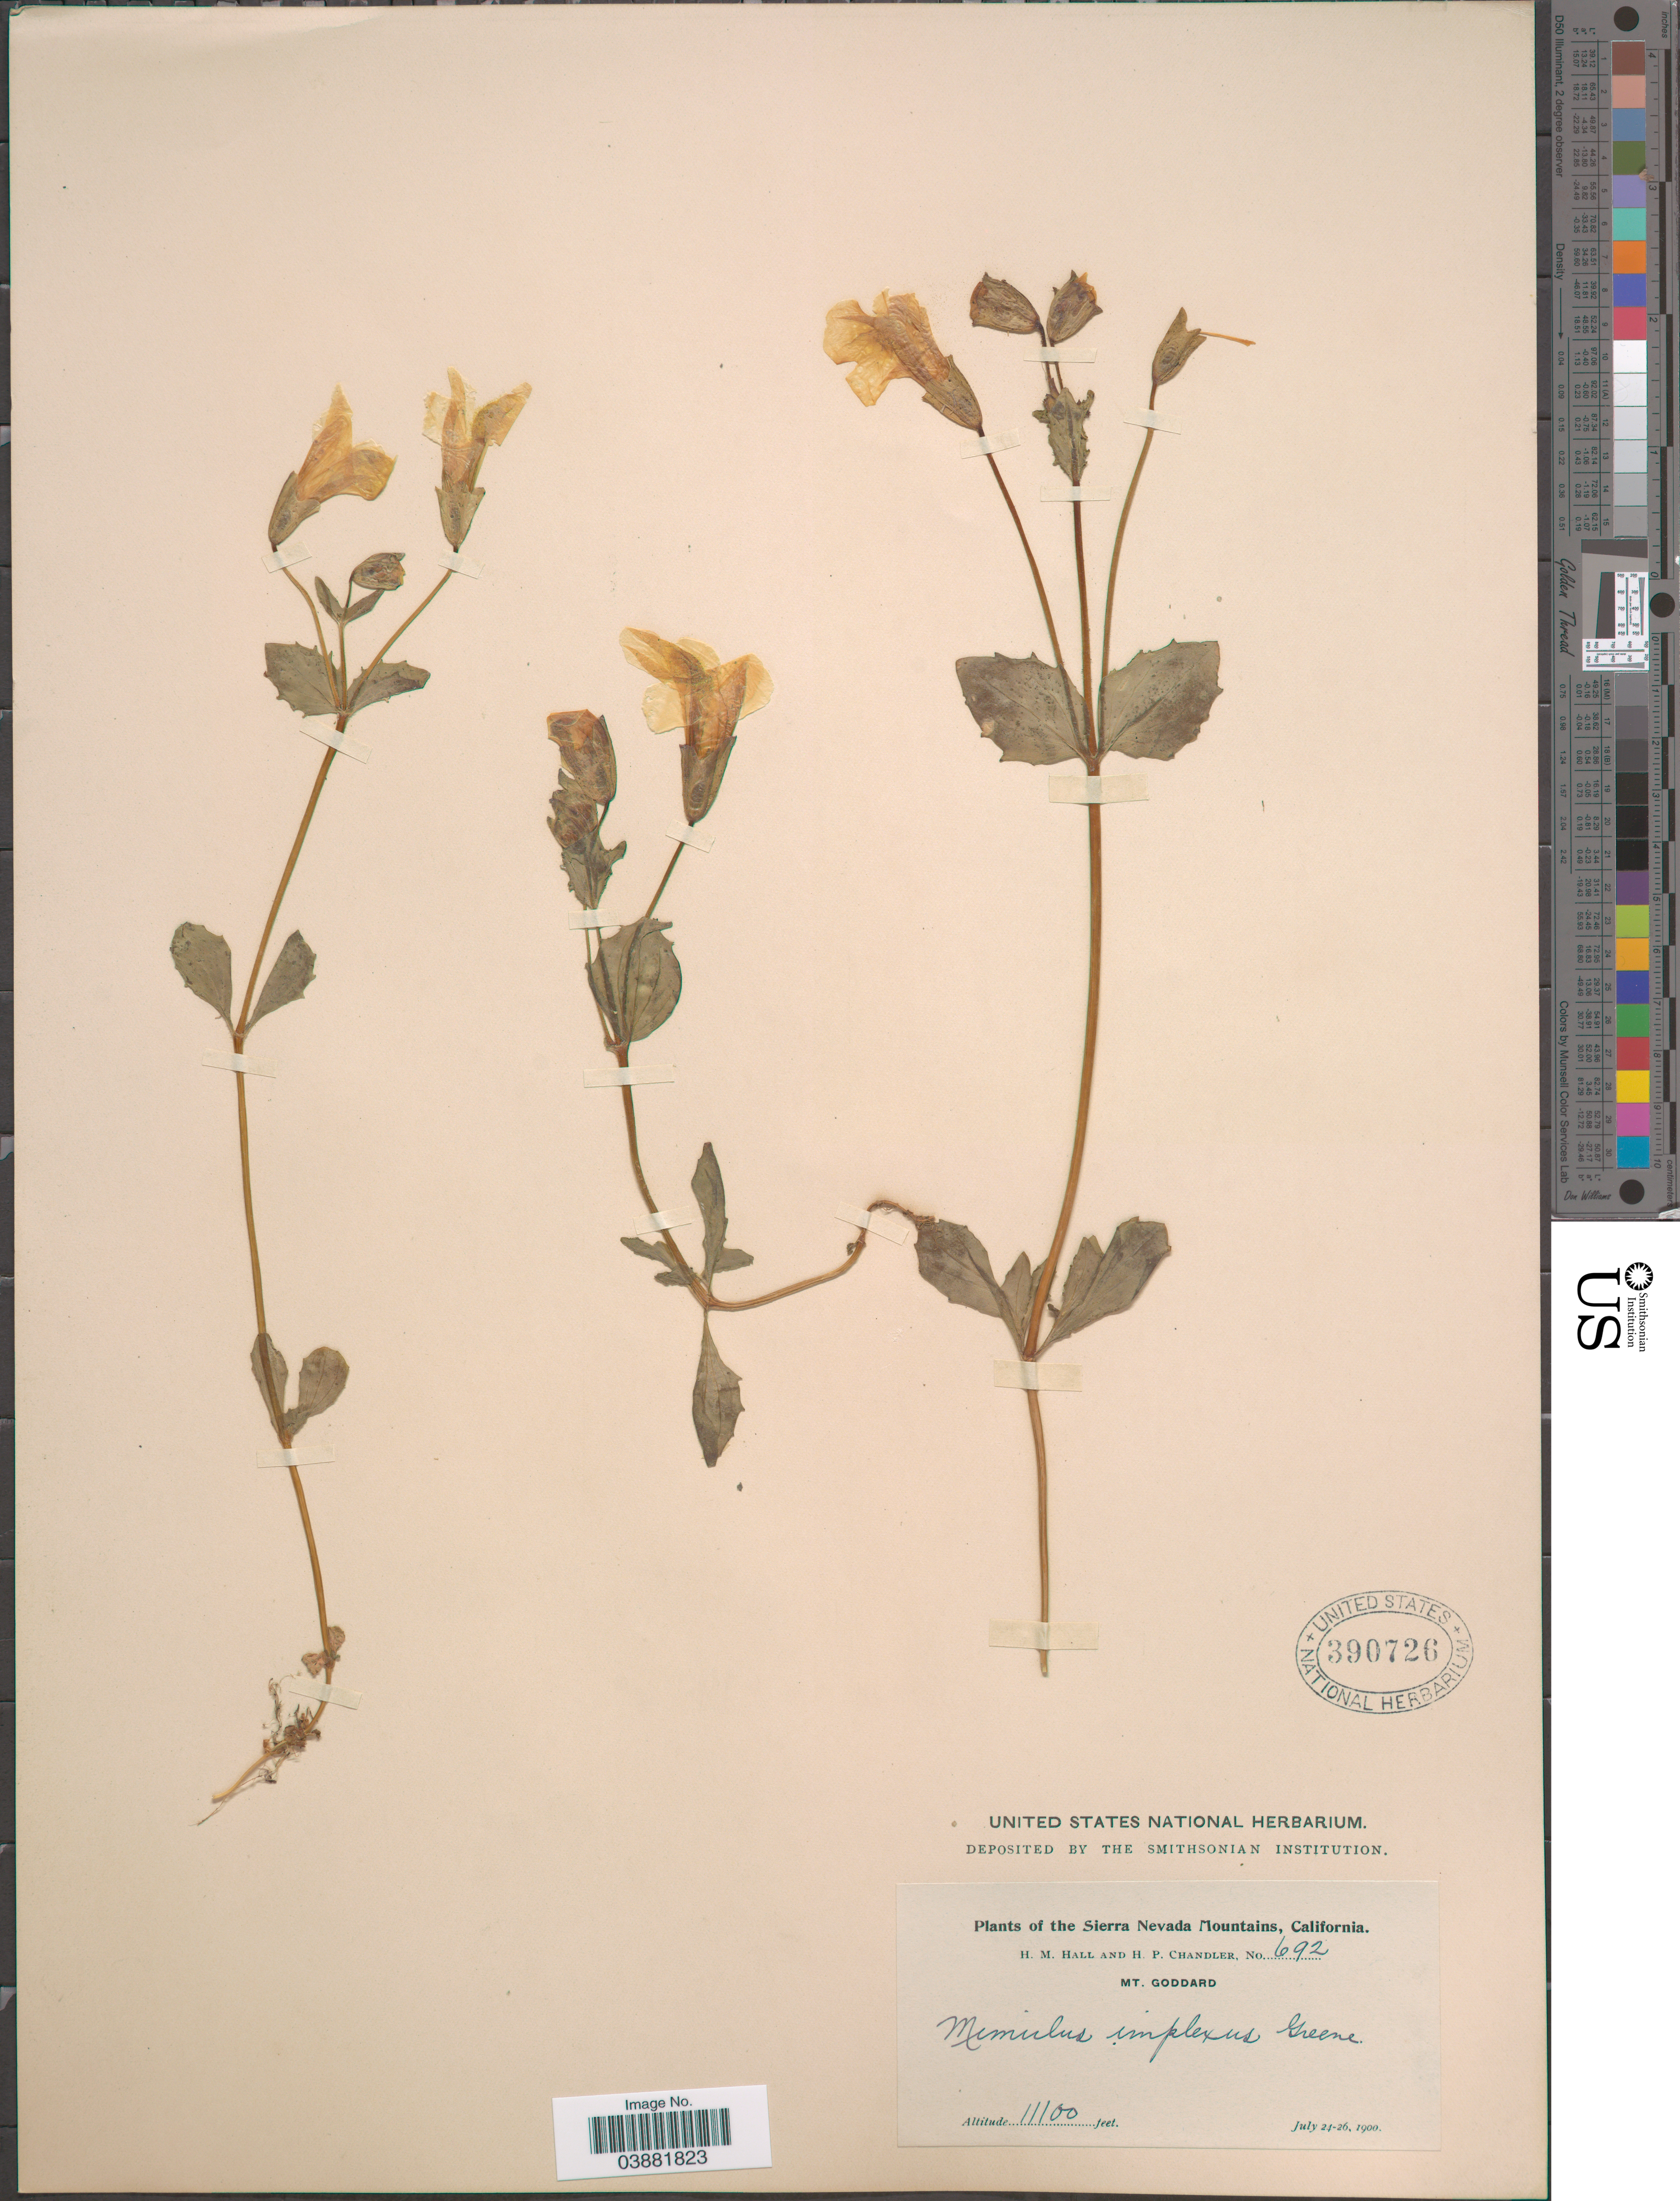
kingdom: Plantae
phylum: Tracheophyta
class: Magnoliopsida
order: Lamiales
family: Phrymaceae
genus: Mimulus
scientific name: Mimulus implexus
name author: Greene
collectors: H. M. Hall & H. Chandler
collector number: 692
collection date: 1900-07-24/1900-07-26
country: United States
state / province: California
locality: The Sierra Nevada Mountains. Mt. Goddard.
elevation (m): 3383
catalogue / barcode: US 390726